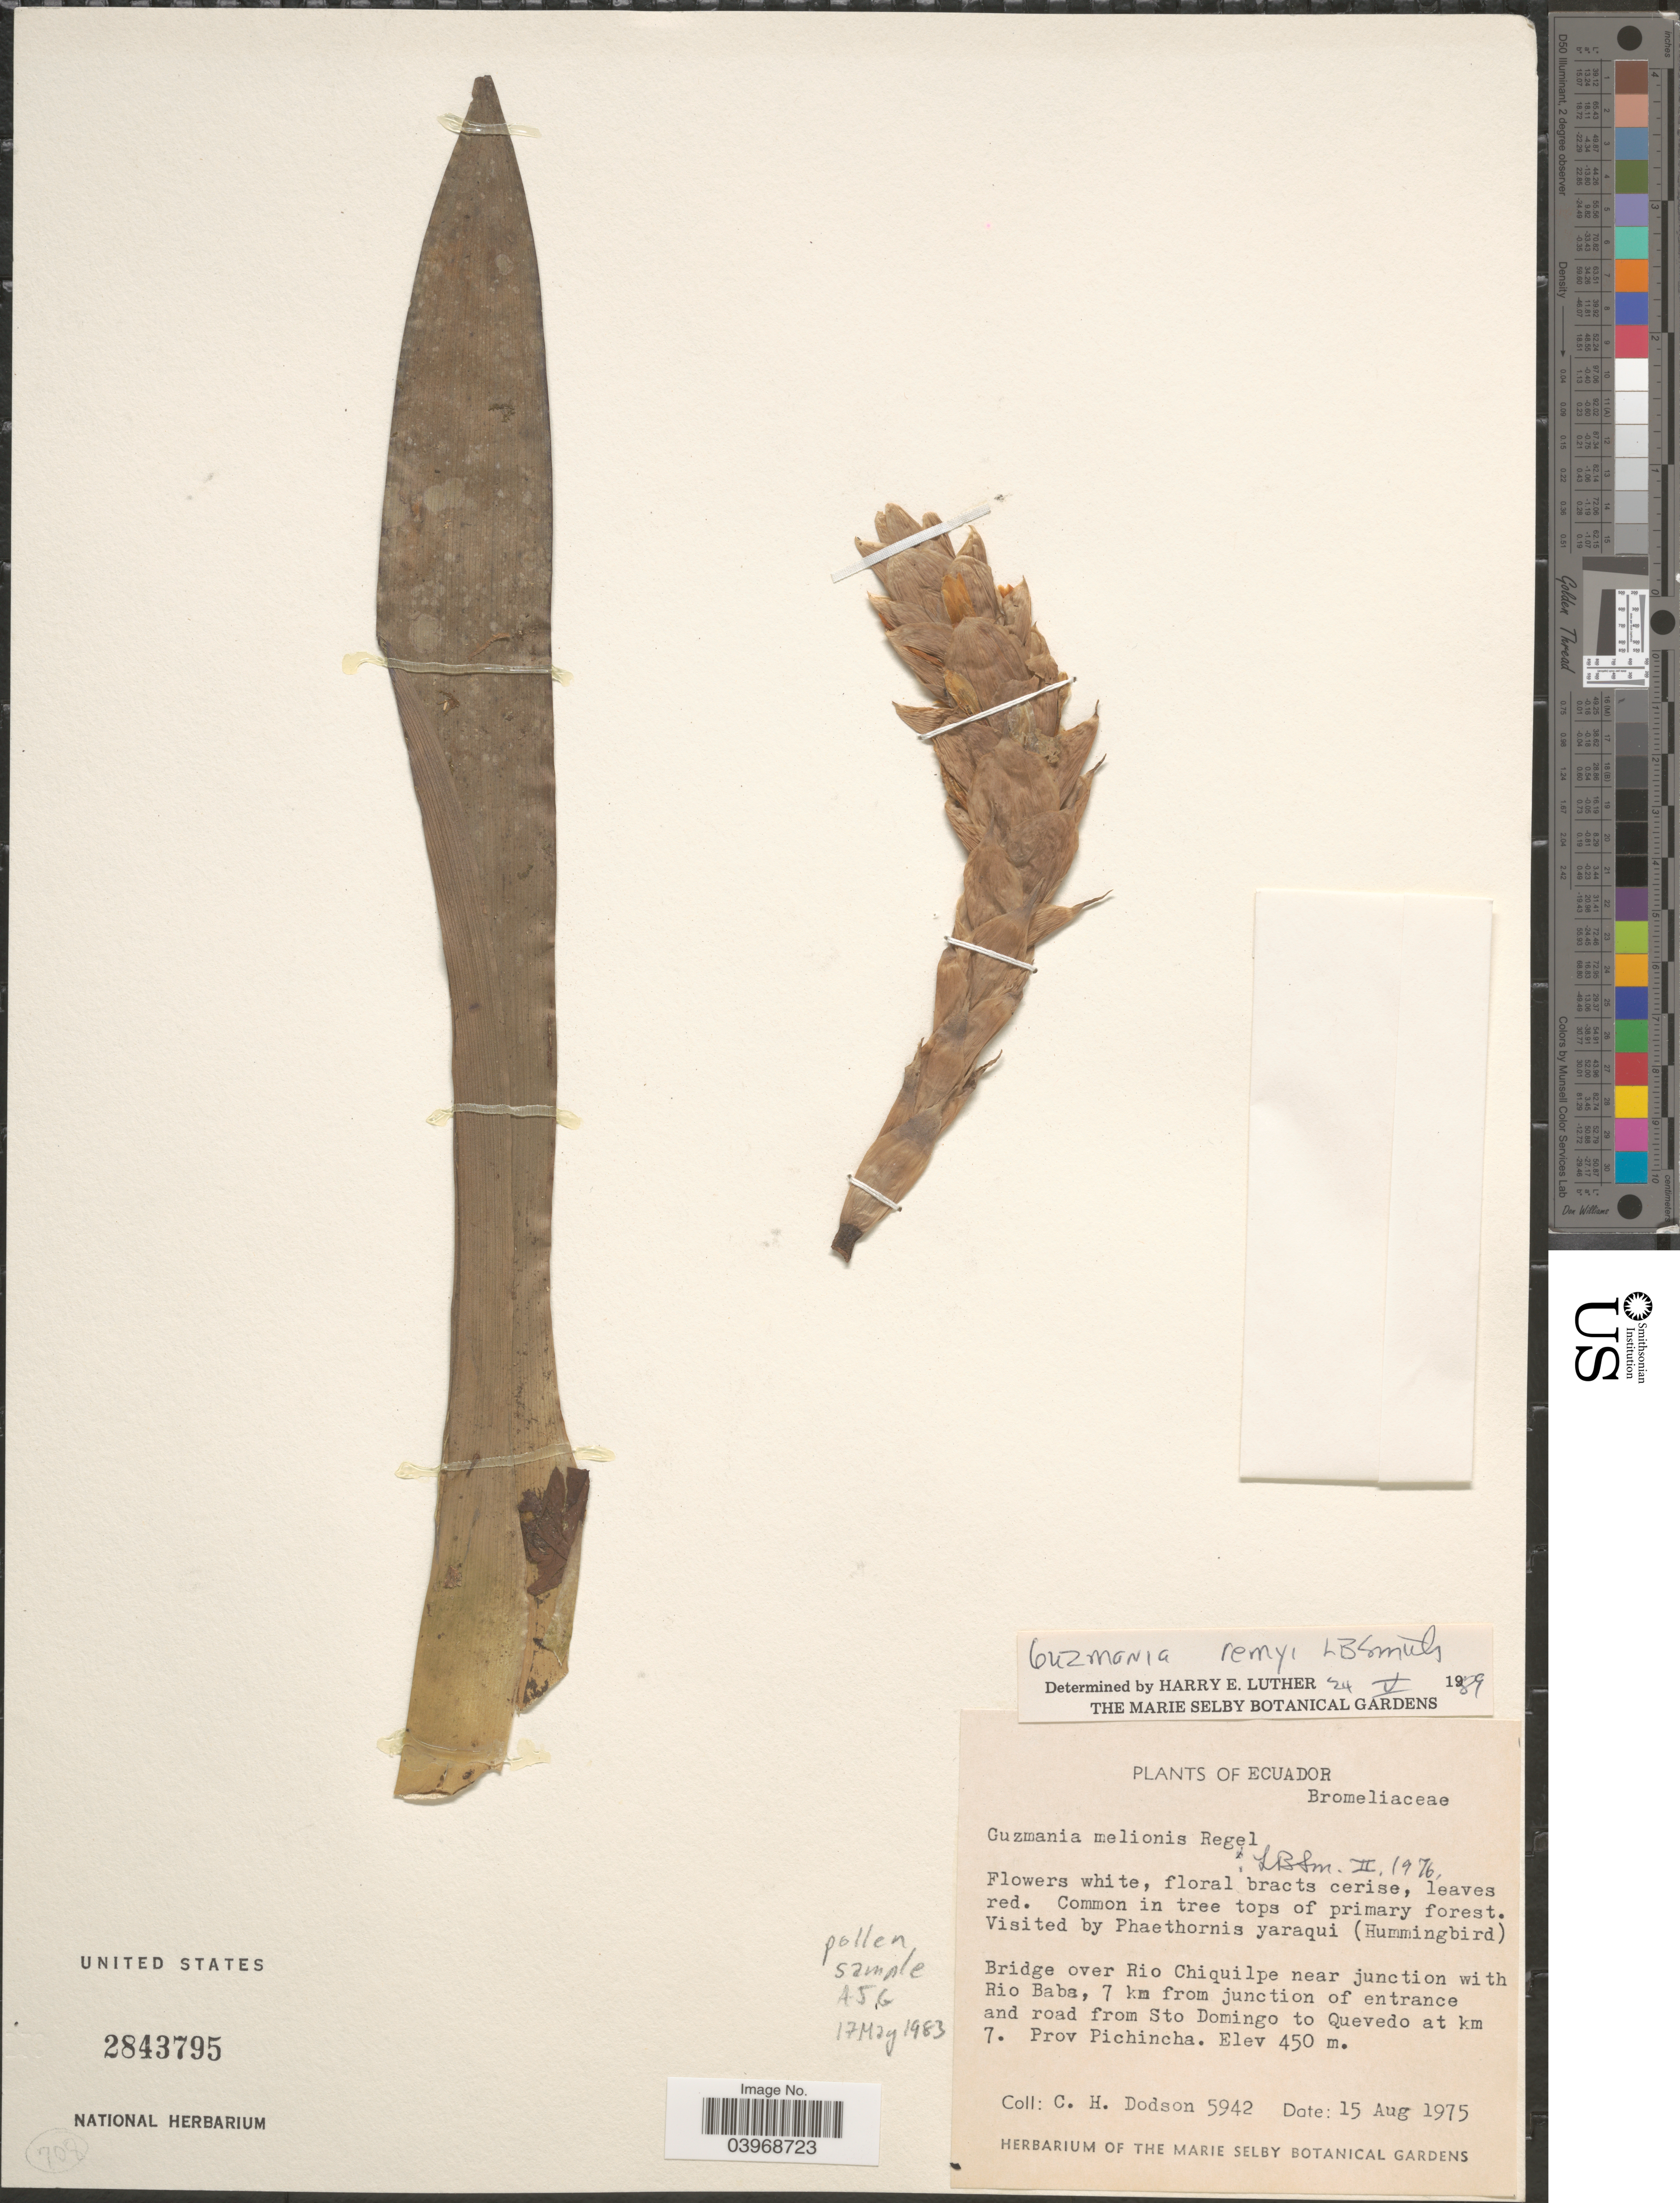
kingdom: Plantae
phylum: Tracheophyta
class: Liliopsida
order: Poales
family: Bromeliaceae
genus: Guzmania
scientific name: Guzmania remyi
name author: L.B. Sm.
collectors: C. H. Dodson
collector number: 5942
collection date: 1975-08-15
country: Ecuador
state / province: Pichincha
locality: Bridge over Rio Chiquilpe near junction with Rio Baba, 7 km from junction of entrance and road from Sto Domingo to Quevedo at km 7.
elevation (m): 450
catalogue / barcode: US 2843795